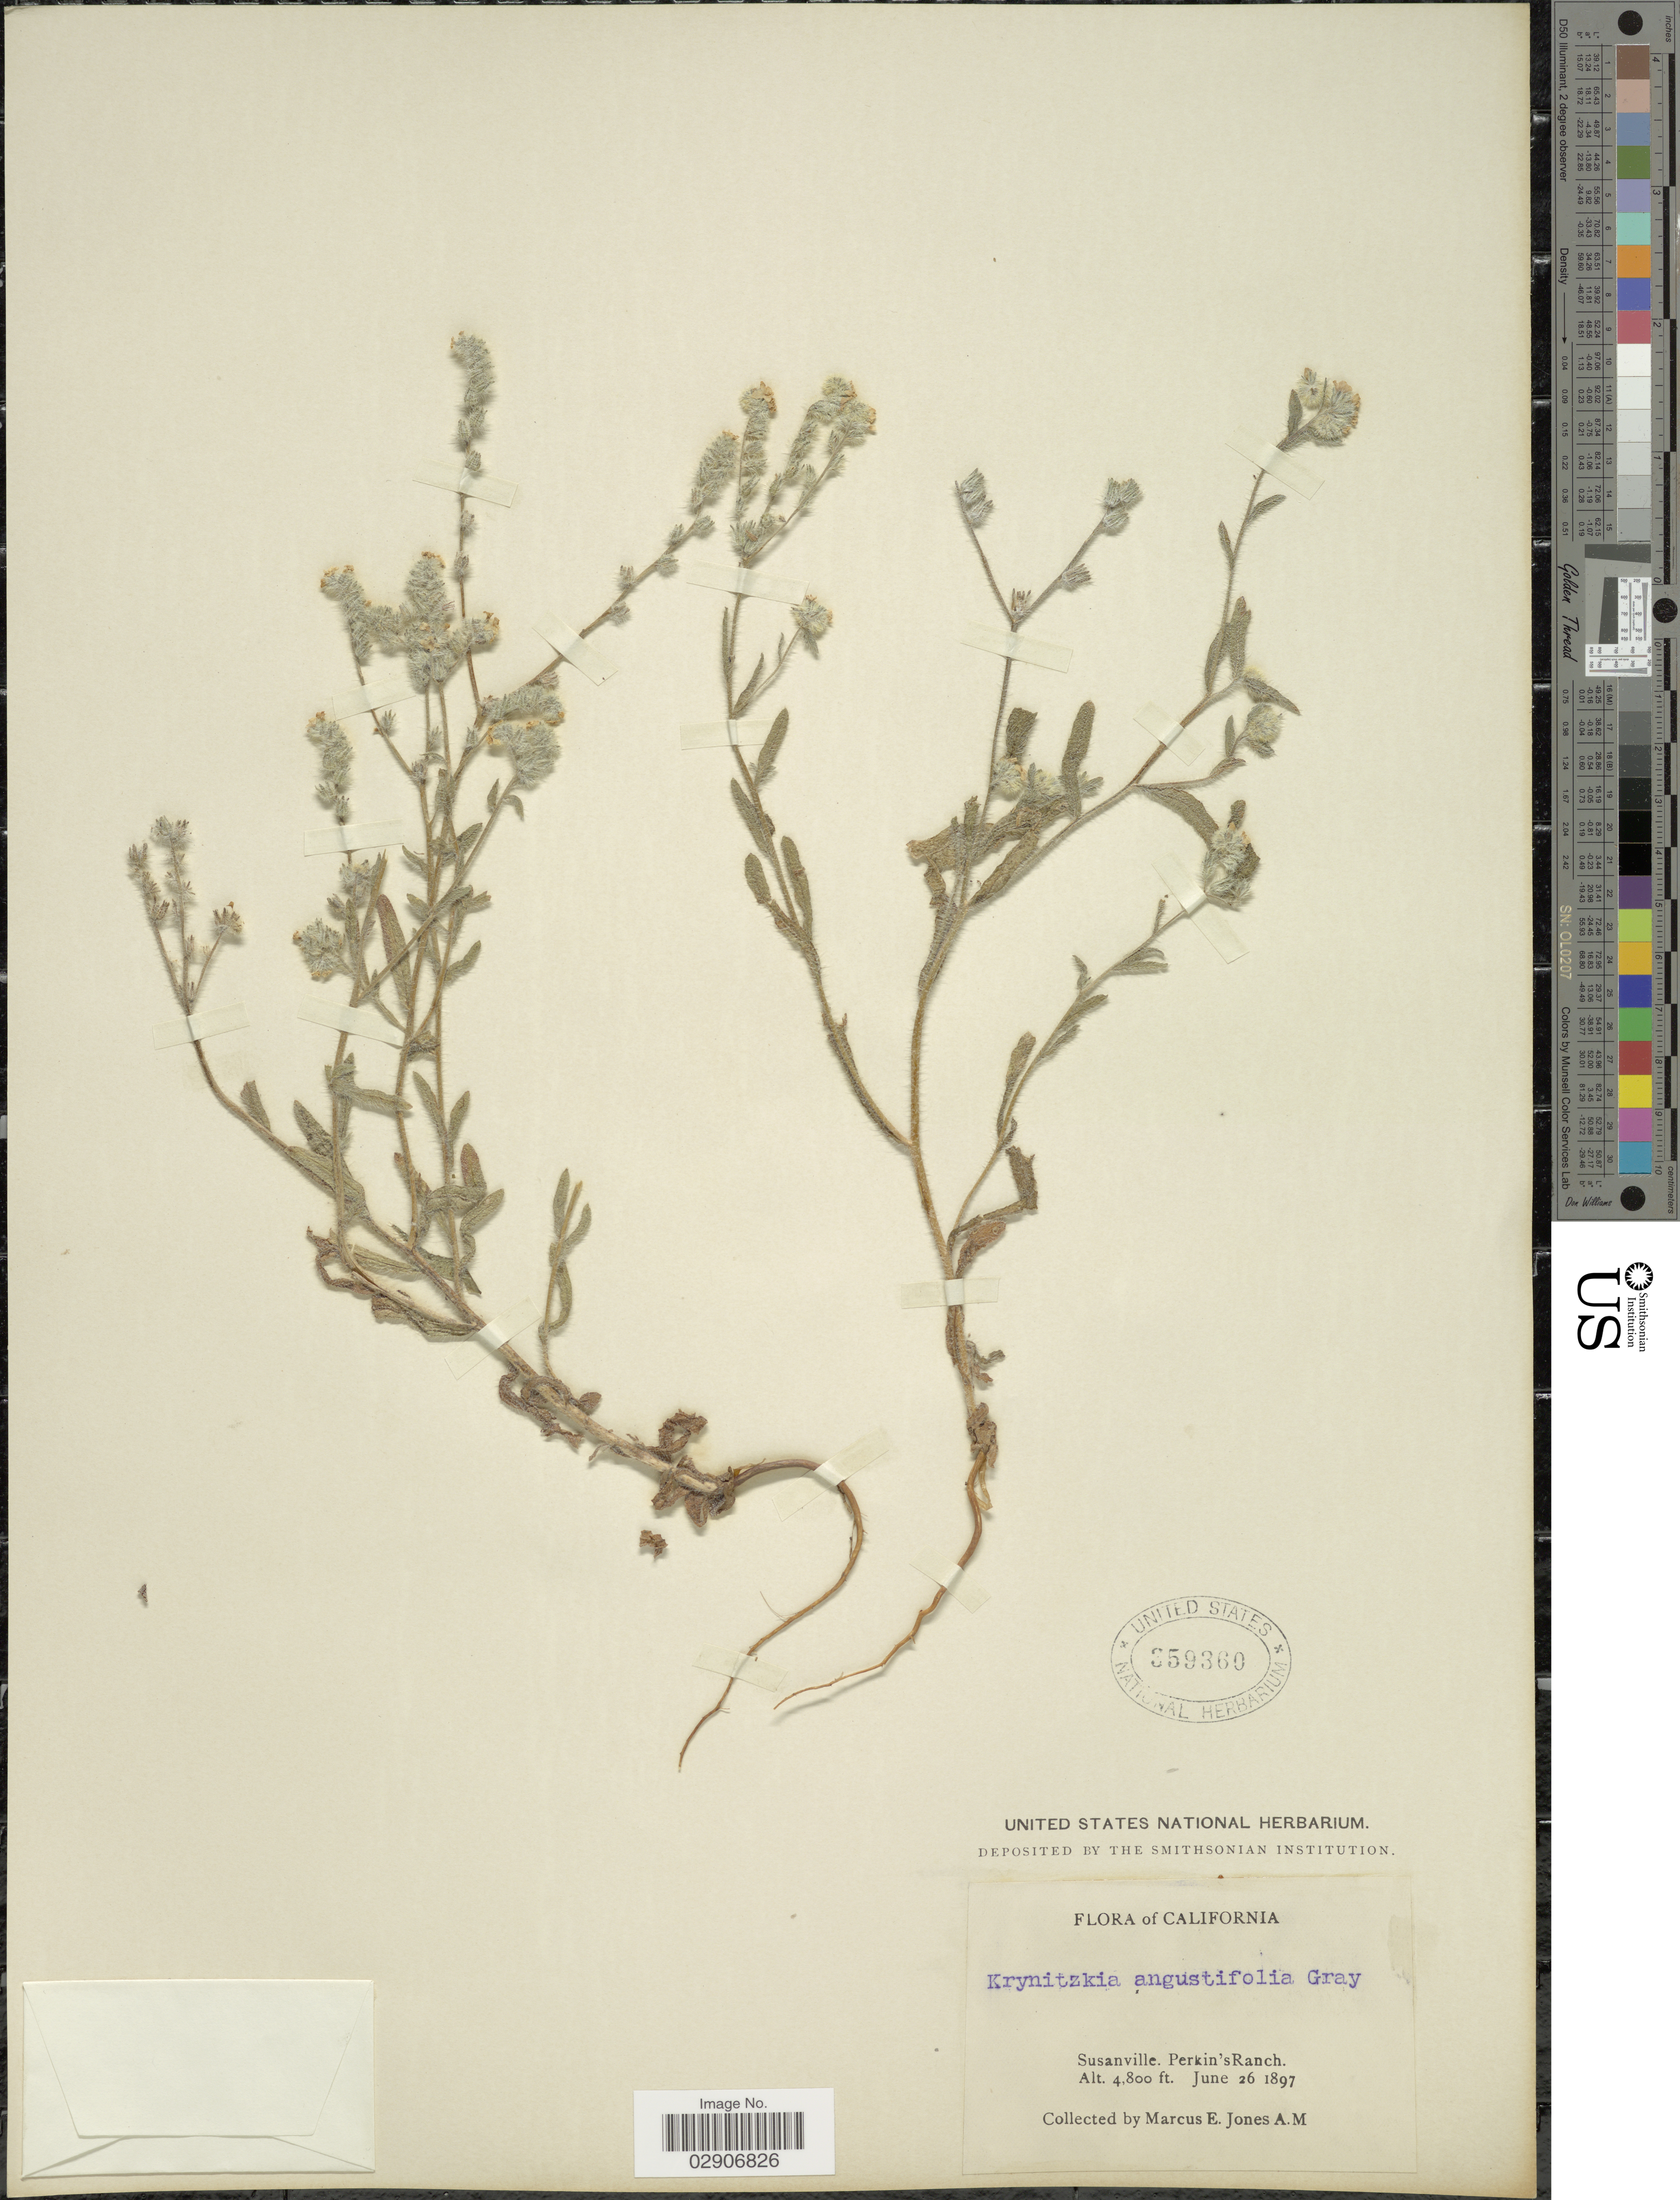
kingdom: Plantae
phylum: Tracheophyta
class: Magnoliopsida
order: Boraginales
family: Boraginaceae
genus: Cryptantha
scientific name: Cryptantha angustifolia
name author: (Torr.) Greene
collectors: M. E. Jones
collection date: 1897-06-26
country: United States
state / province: California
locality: Susanville. Perkin's Ranch.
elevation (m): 1463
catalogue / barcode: US 359360